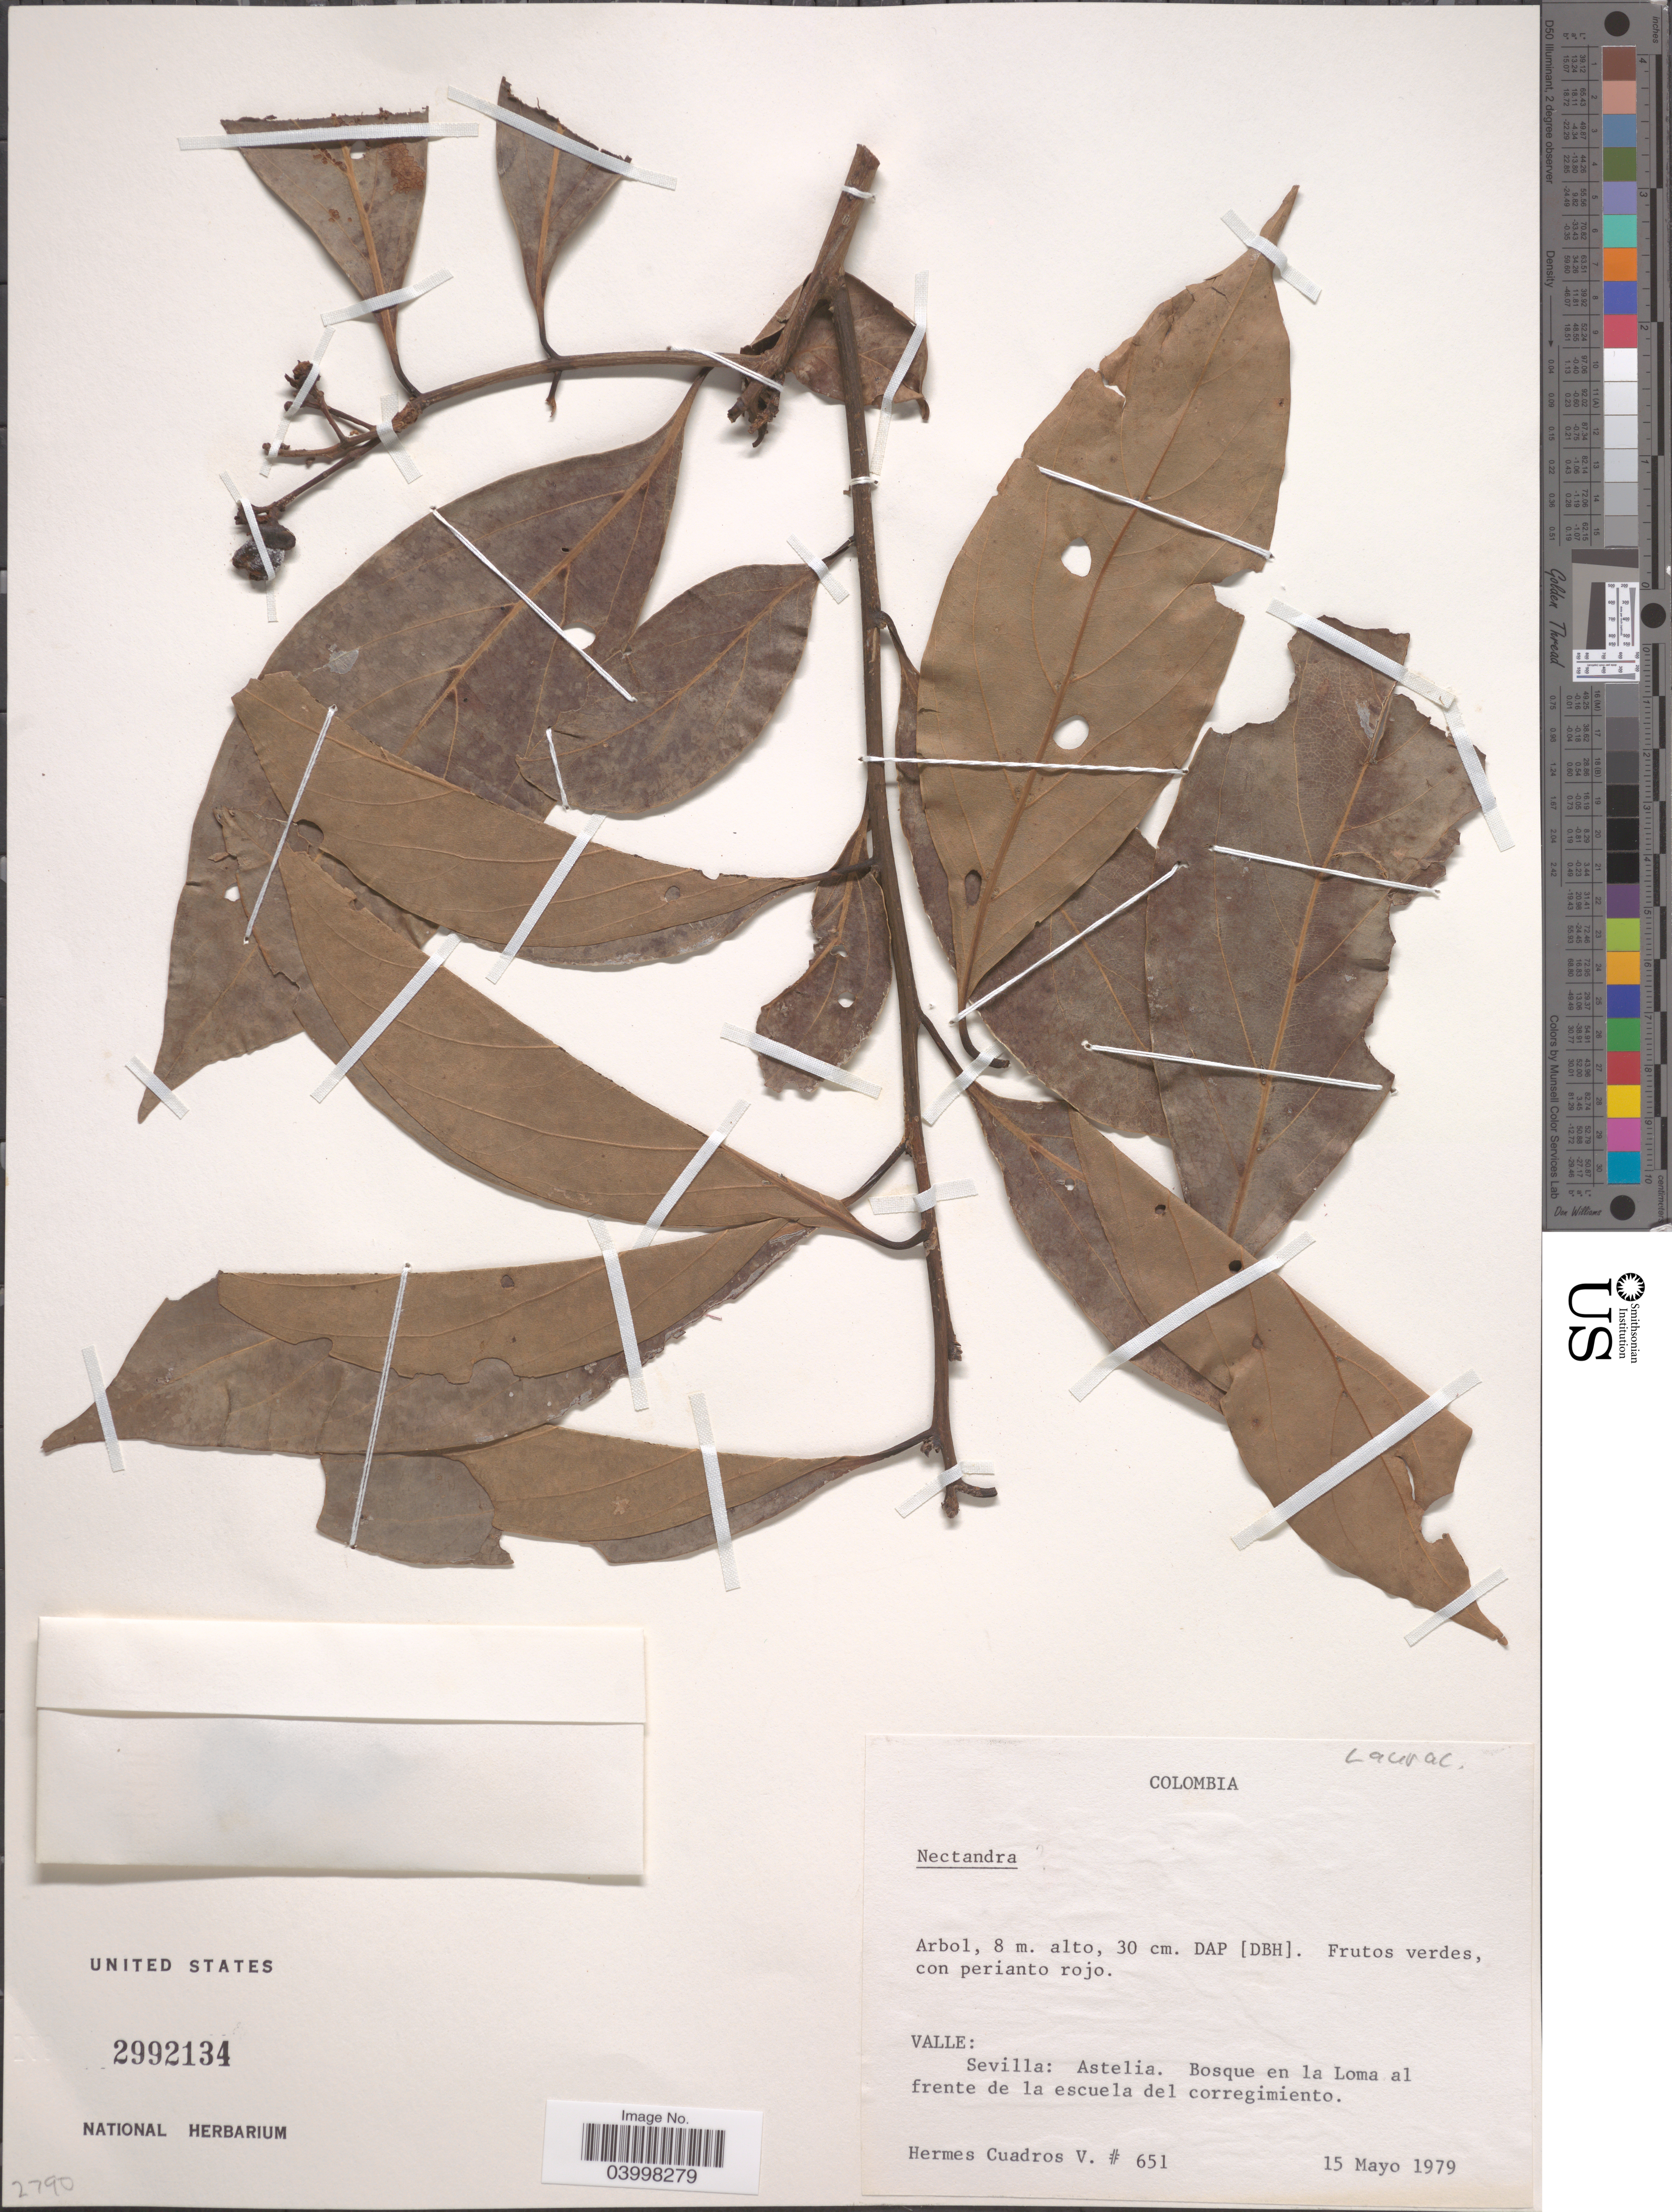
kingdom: Plantae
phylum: Tracheophyta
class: Magnoliopsida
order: Laurales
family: Lauraceae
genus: Nectandra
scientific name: Nectandra turbacensis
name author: (Kunth) Nees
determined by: Soler-Umbarila, Luis Fernando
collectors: H. Cuadros V.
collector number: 651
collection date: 1979-05-15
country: Colombia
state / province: Valle del Cauca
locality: Valle: Sevilla: Astelia. Bosque en la Loma al frente de la escuela del corregimiento.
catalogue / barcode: US 2992134